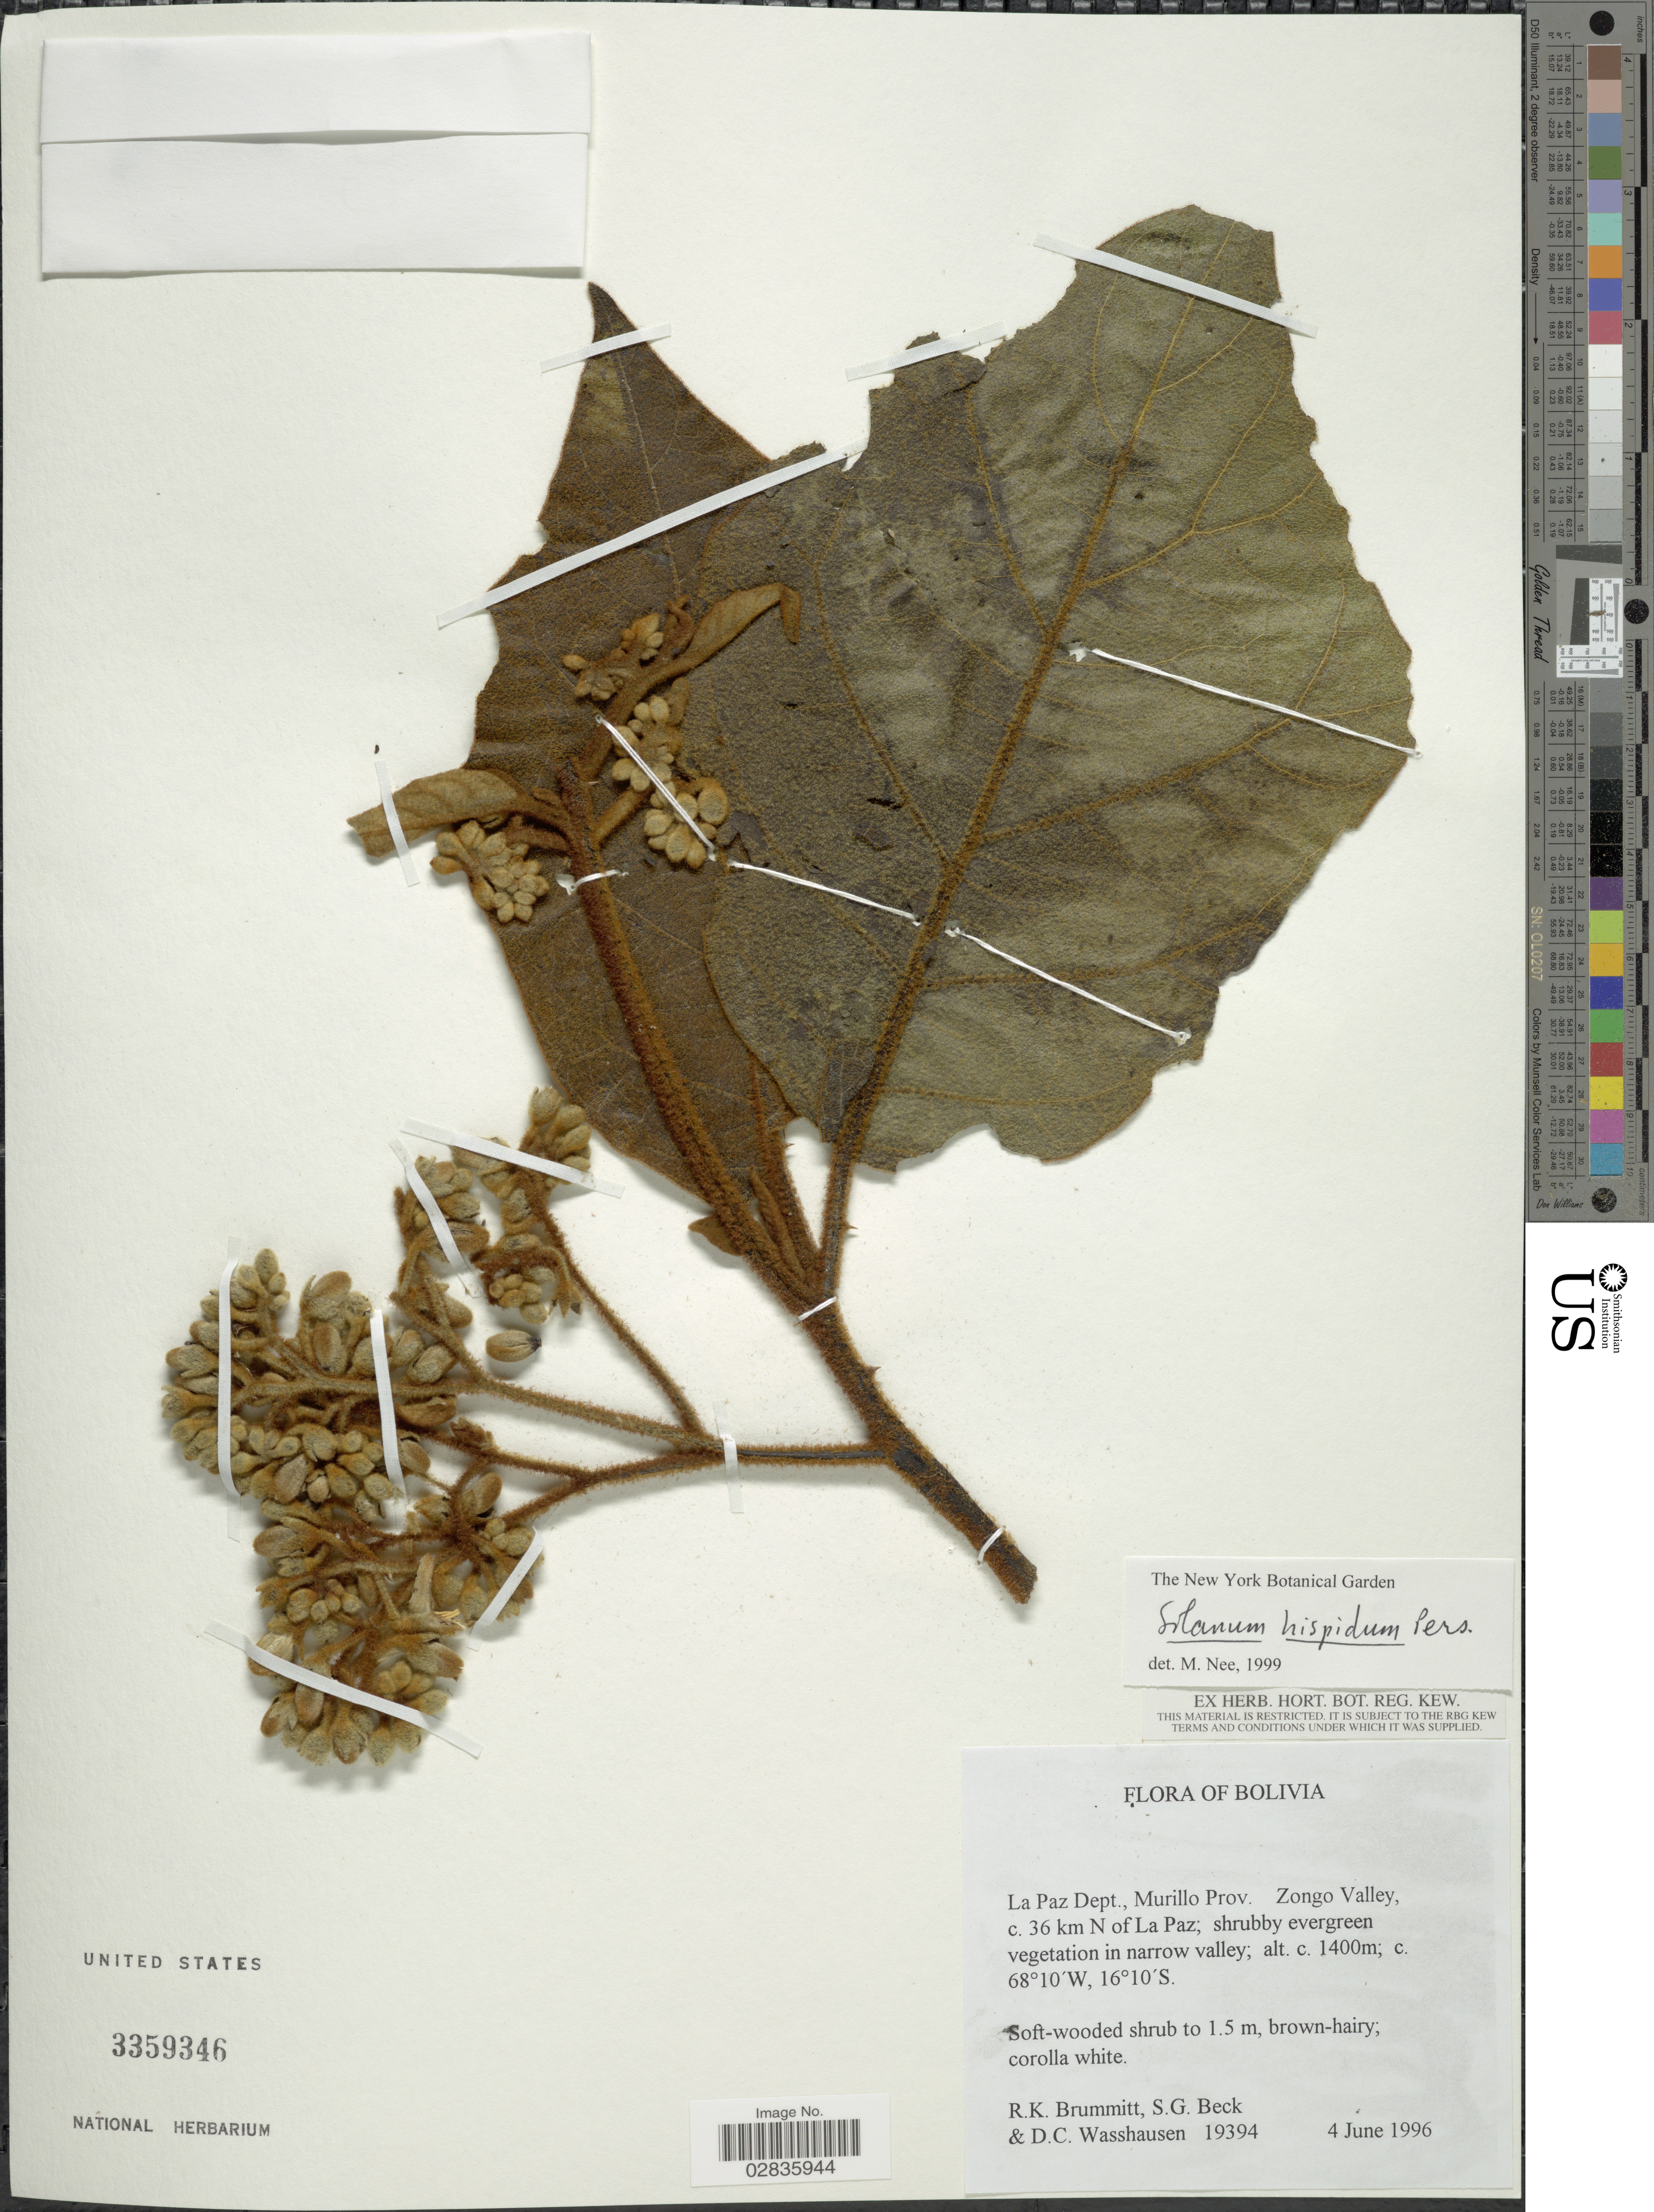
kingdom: Plantae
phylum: Tracheophyta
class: Magnoliopsida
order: Solanales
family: Solanaceae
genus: Solanum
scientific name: Solanum hispidum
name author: Pers.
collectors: R. K. Brummitt, S. G. Beck & D. C. Wasshausen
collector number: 19394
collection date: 1996-06-04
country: Bolivia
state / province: La Paz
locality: La Paz Dept., Murillo Prov. Zongo Valley, c. 36 km N of La Paz.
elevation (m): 1400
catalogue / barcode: US 3359346